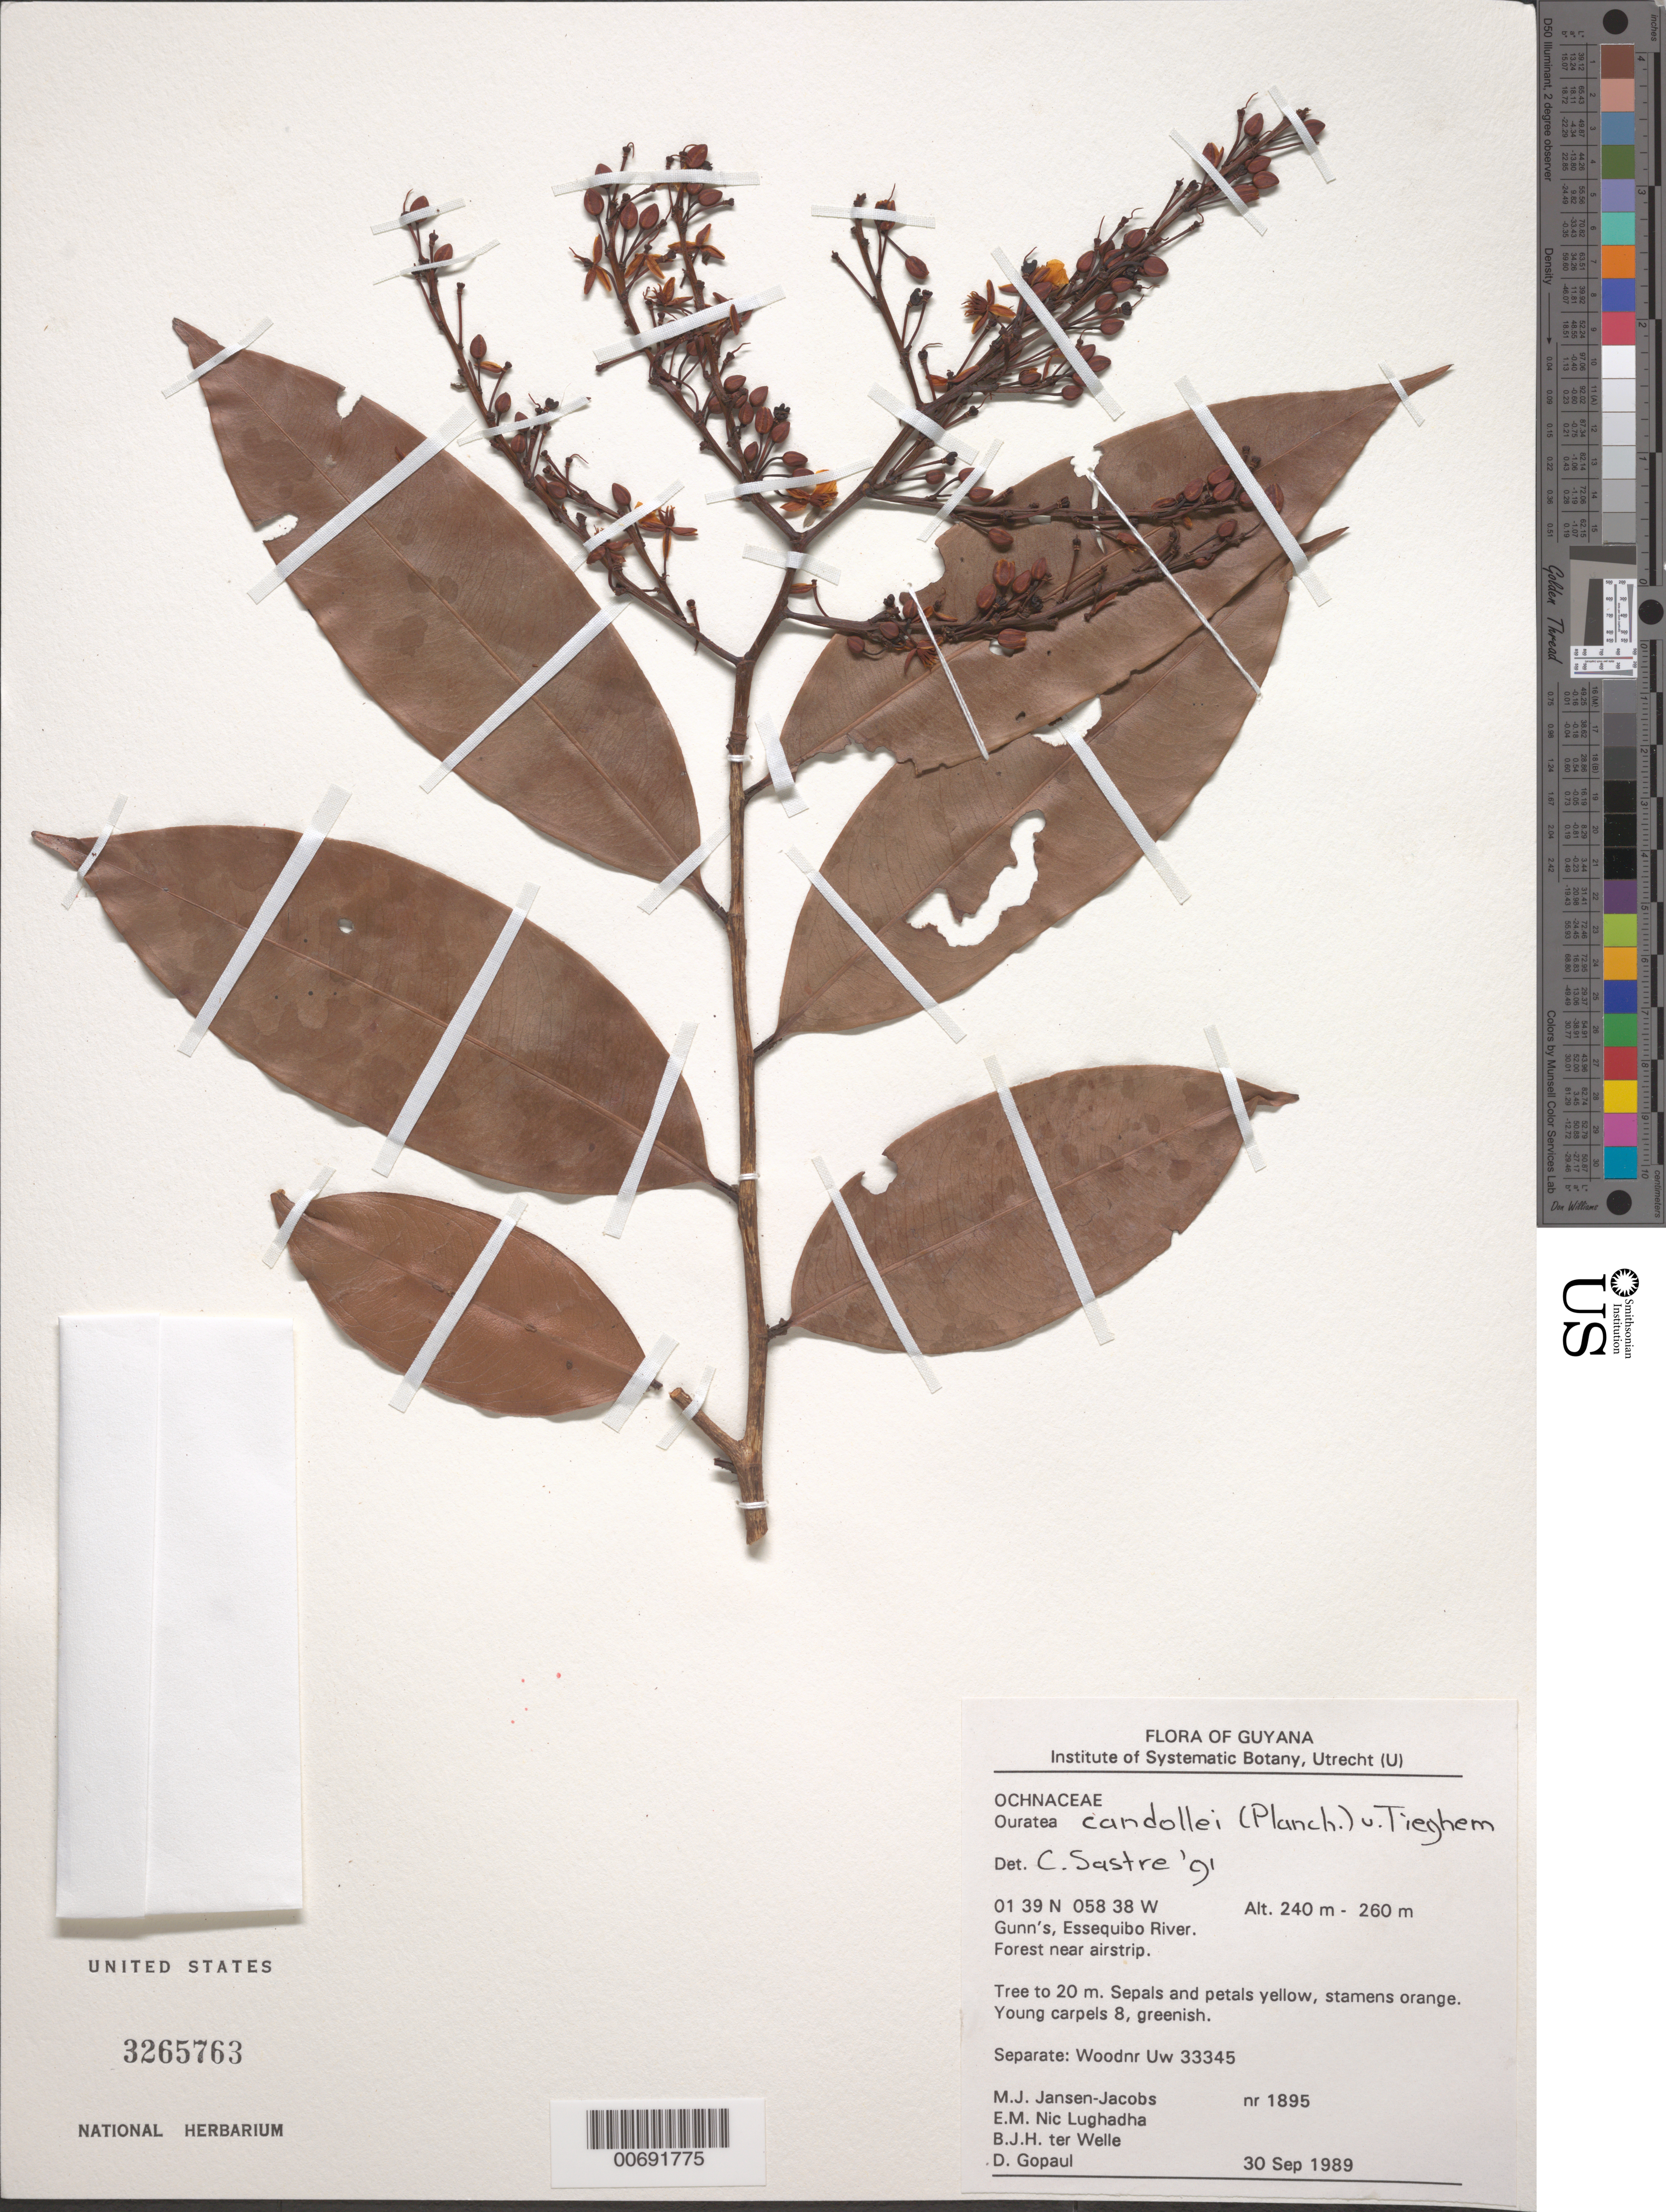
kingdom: Plantae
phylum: Tracheophyta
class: Magnoliopsida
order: Malpighiales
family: Ochnaceae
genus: Ouratea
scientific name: Ouratea candollei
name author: (Planch.) Tiegh.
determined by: Sastre, C. H. L.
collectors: M. J. Jansen-Jacobs, E. Nic Lughadha, B. Welle & D. Gopaul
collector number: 1895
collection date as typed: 30-Sep-89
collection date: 1989-09-30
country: Guyana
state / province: U. Takutu-U. Essequibo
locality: Gunn's, Essequibo River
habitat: Forest near airstrip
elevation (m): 240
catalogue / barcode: US 3265763